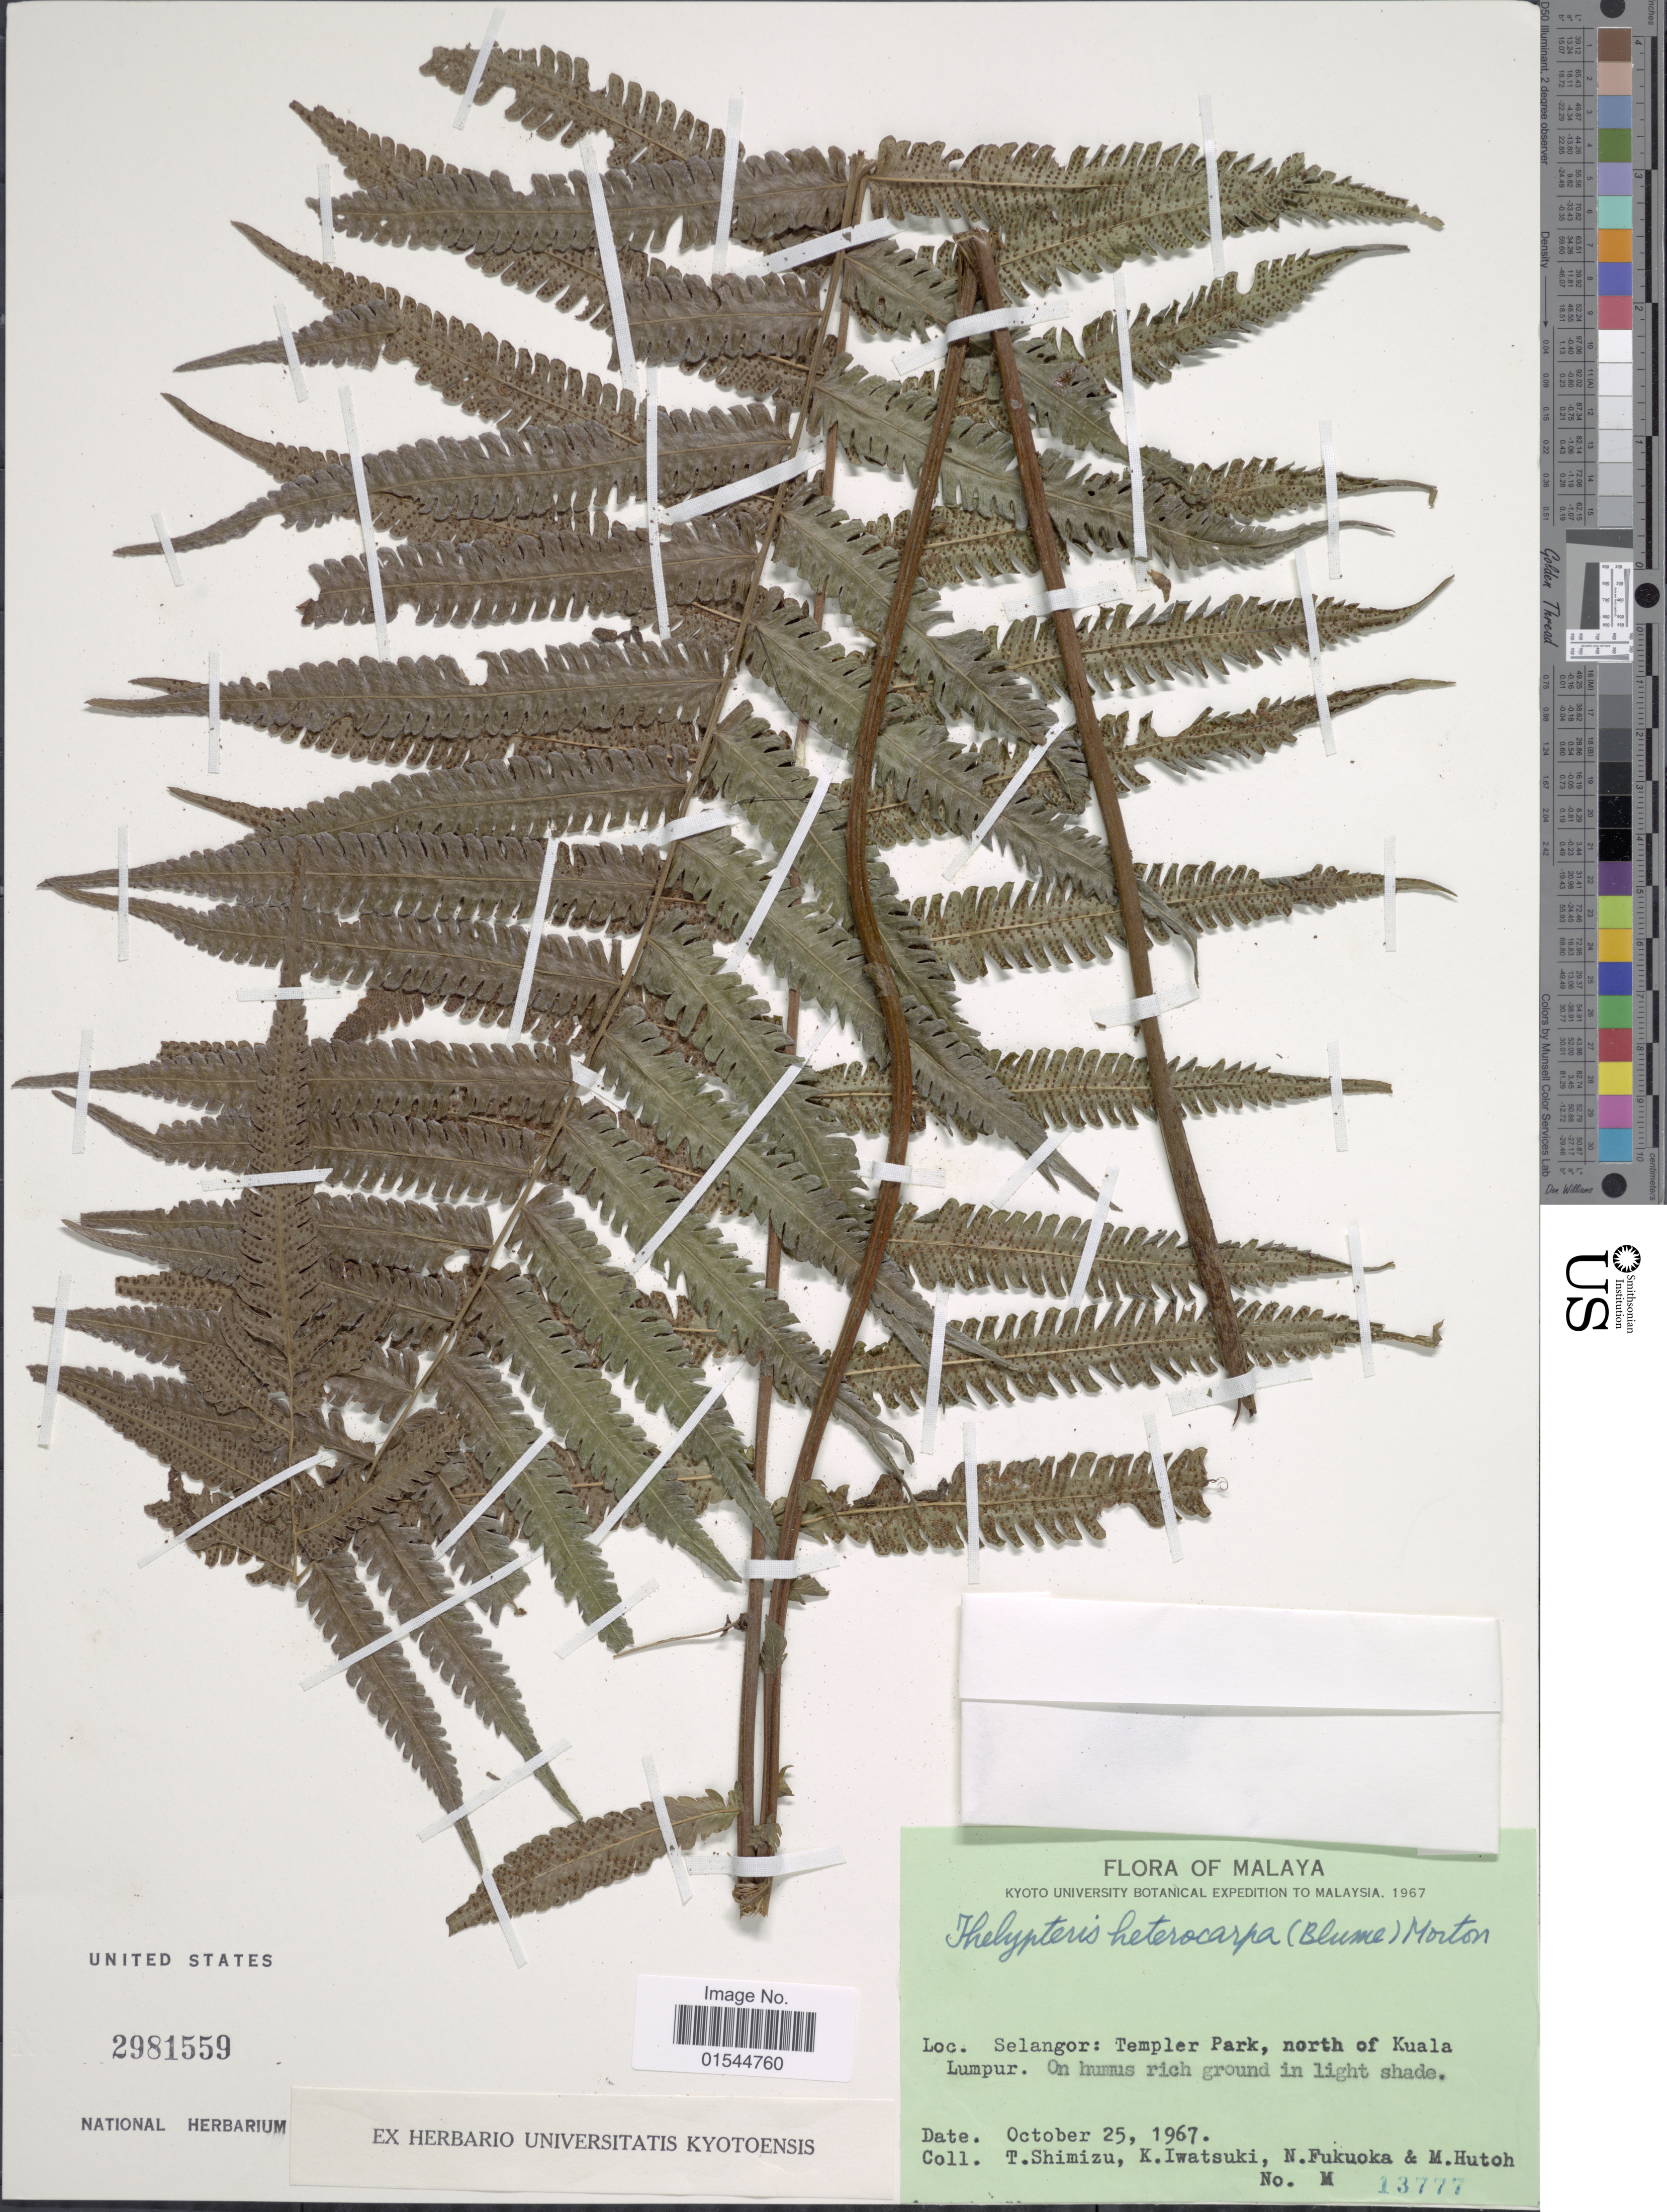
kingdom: Plantae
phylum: Tracheophyta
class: Polypodiopsida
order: Polypodiales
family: Thelypteridaceae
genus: Sphaerostephanos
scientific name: Sphaerostephanos heterocarpus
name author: (Blume) Holttum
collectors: T. Shimizu, K. Iwatsuki, N. Fukuoka & M. Hutoh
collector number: M13777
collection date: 1967-10-25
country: Malaysia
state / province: Selangor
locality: Malaya, Selangor: Templer Park, north of Kuala Lumpur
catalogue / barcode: US 2981559